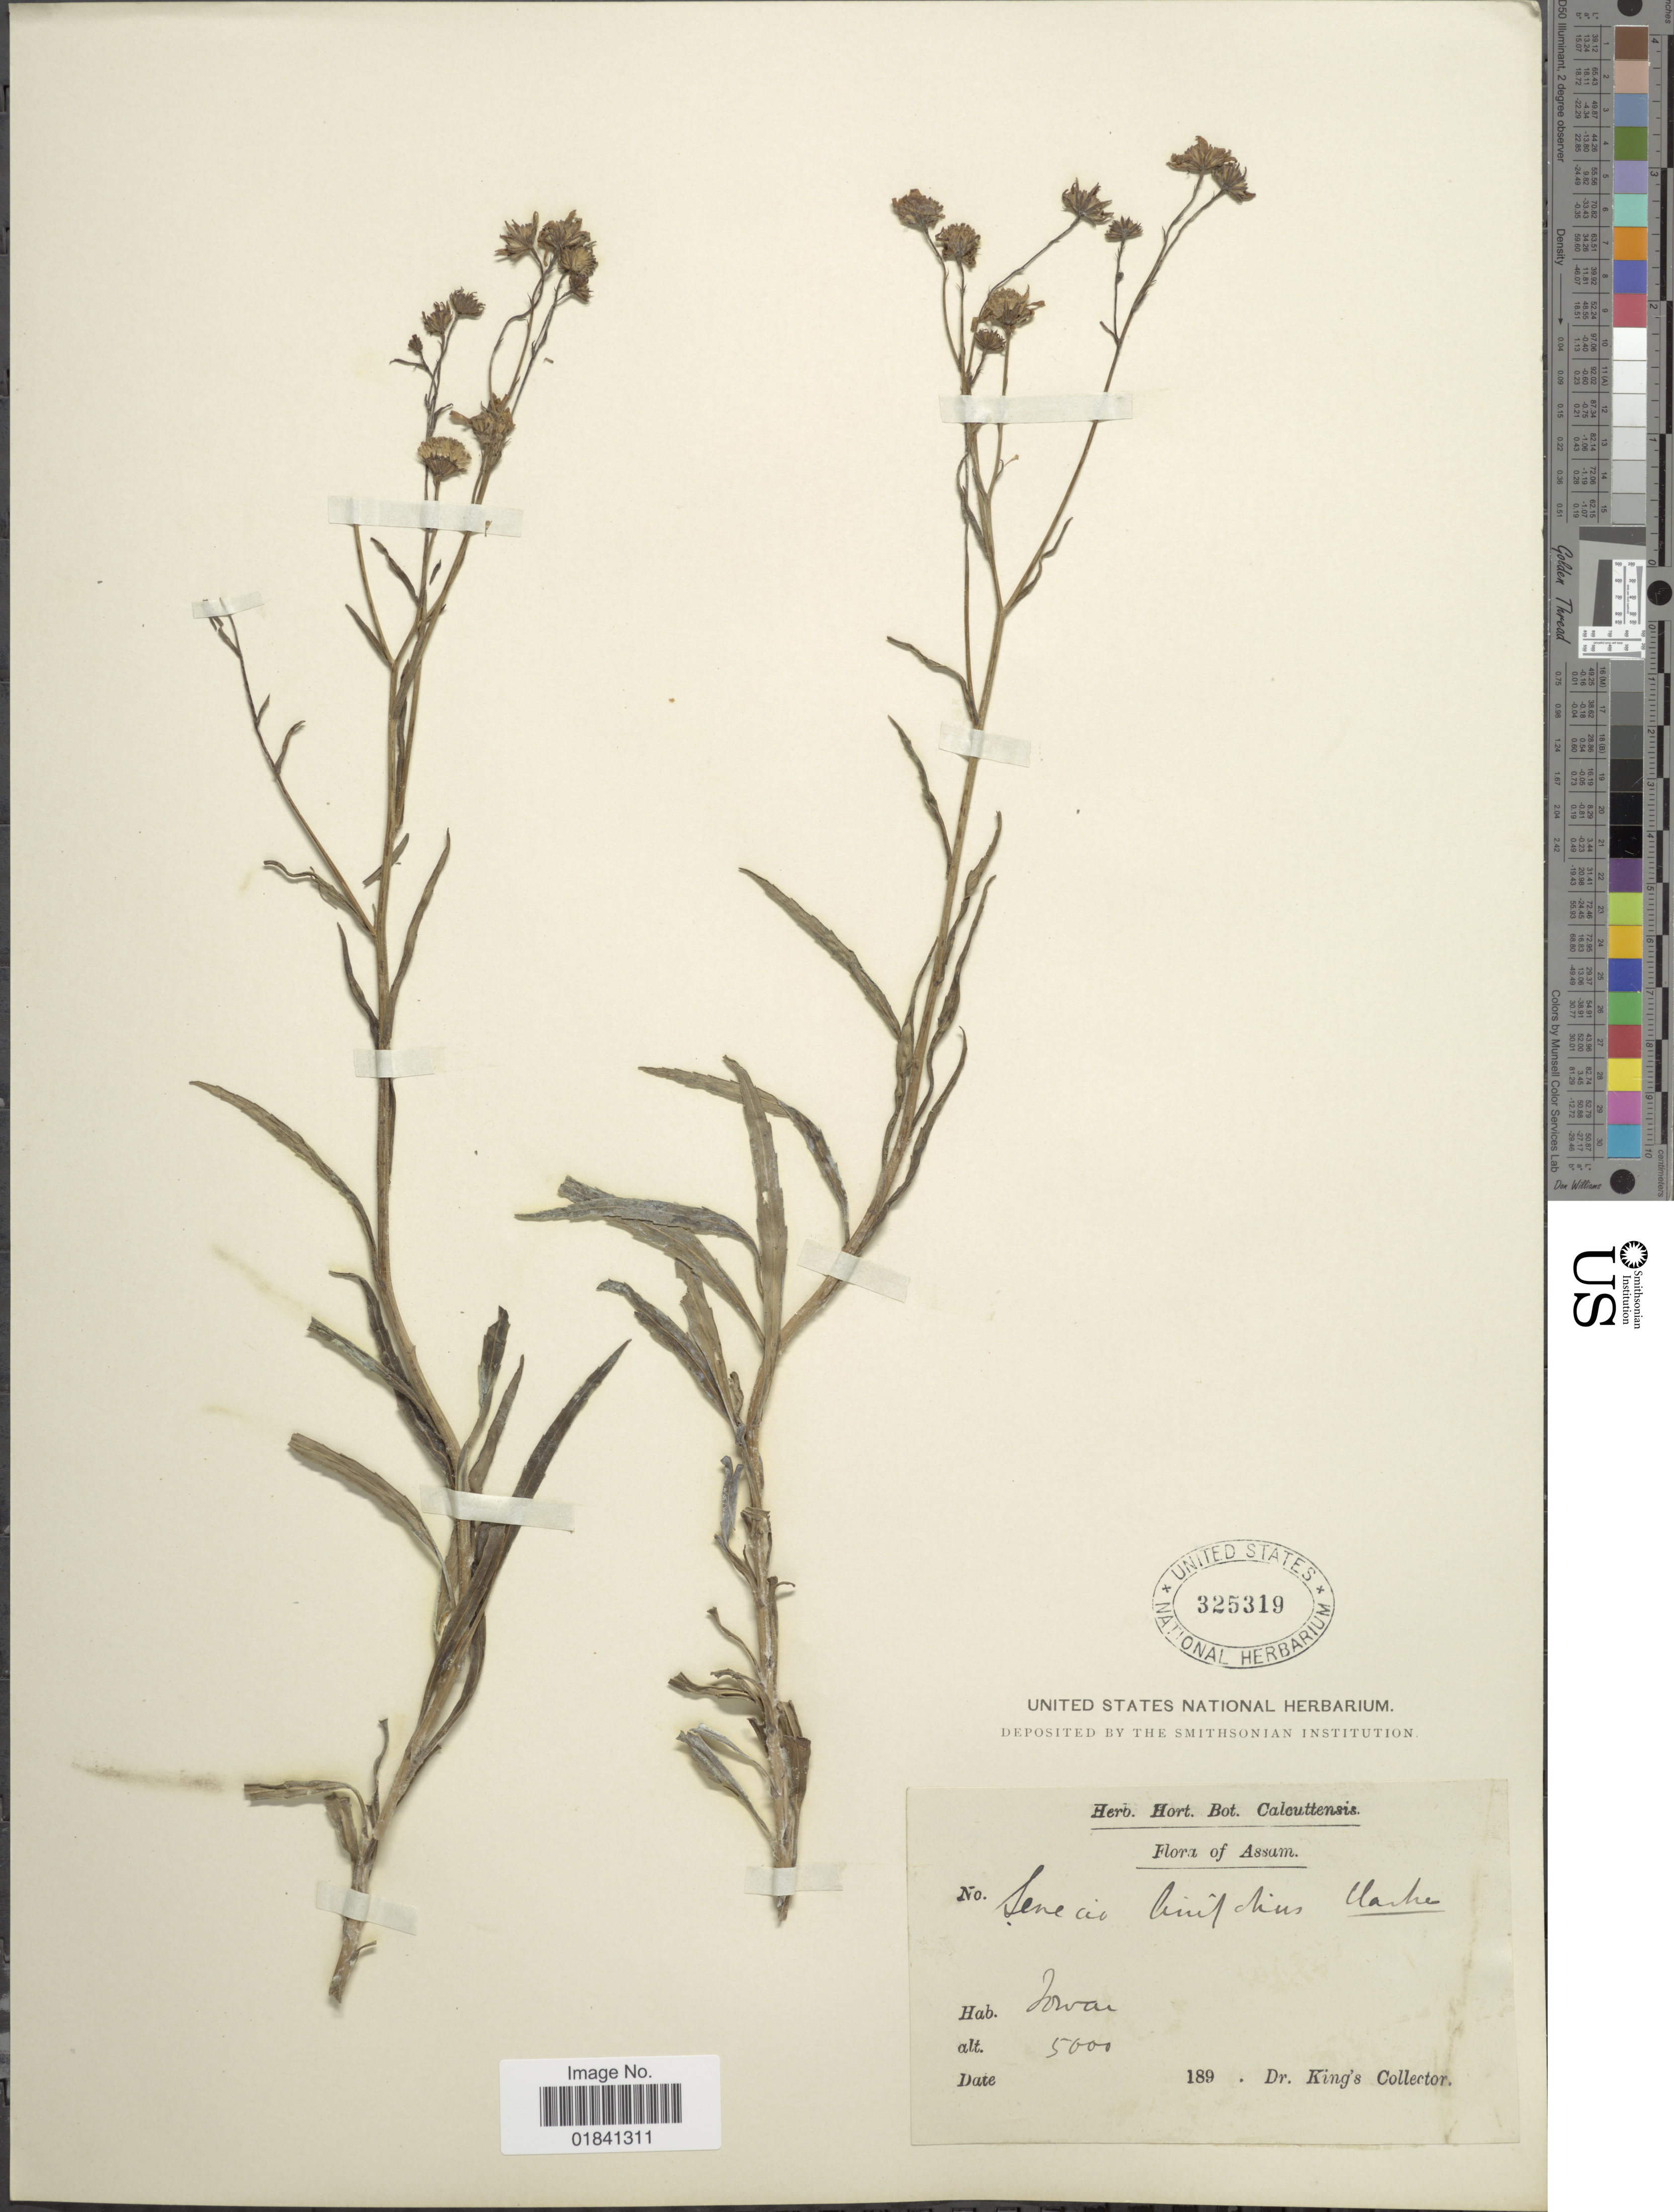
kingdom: Plantae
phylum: Tracheophyta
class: Magnoliopsida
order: Asterales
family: Asteraceae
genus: Senecio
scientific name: Senecio linifolius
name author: (DC.) C.B. Clarke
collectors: G. King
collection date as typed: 189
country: India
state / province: Assam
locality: Jowai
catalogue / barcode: US 325319